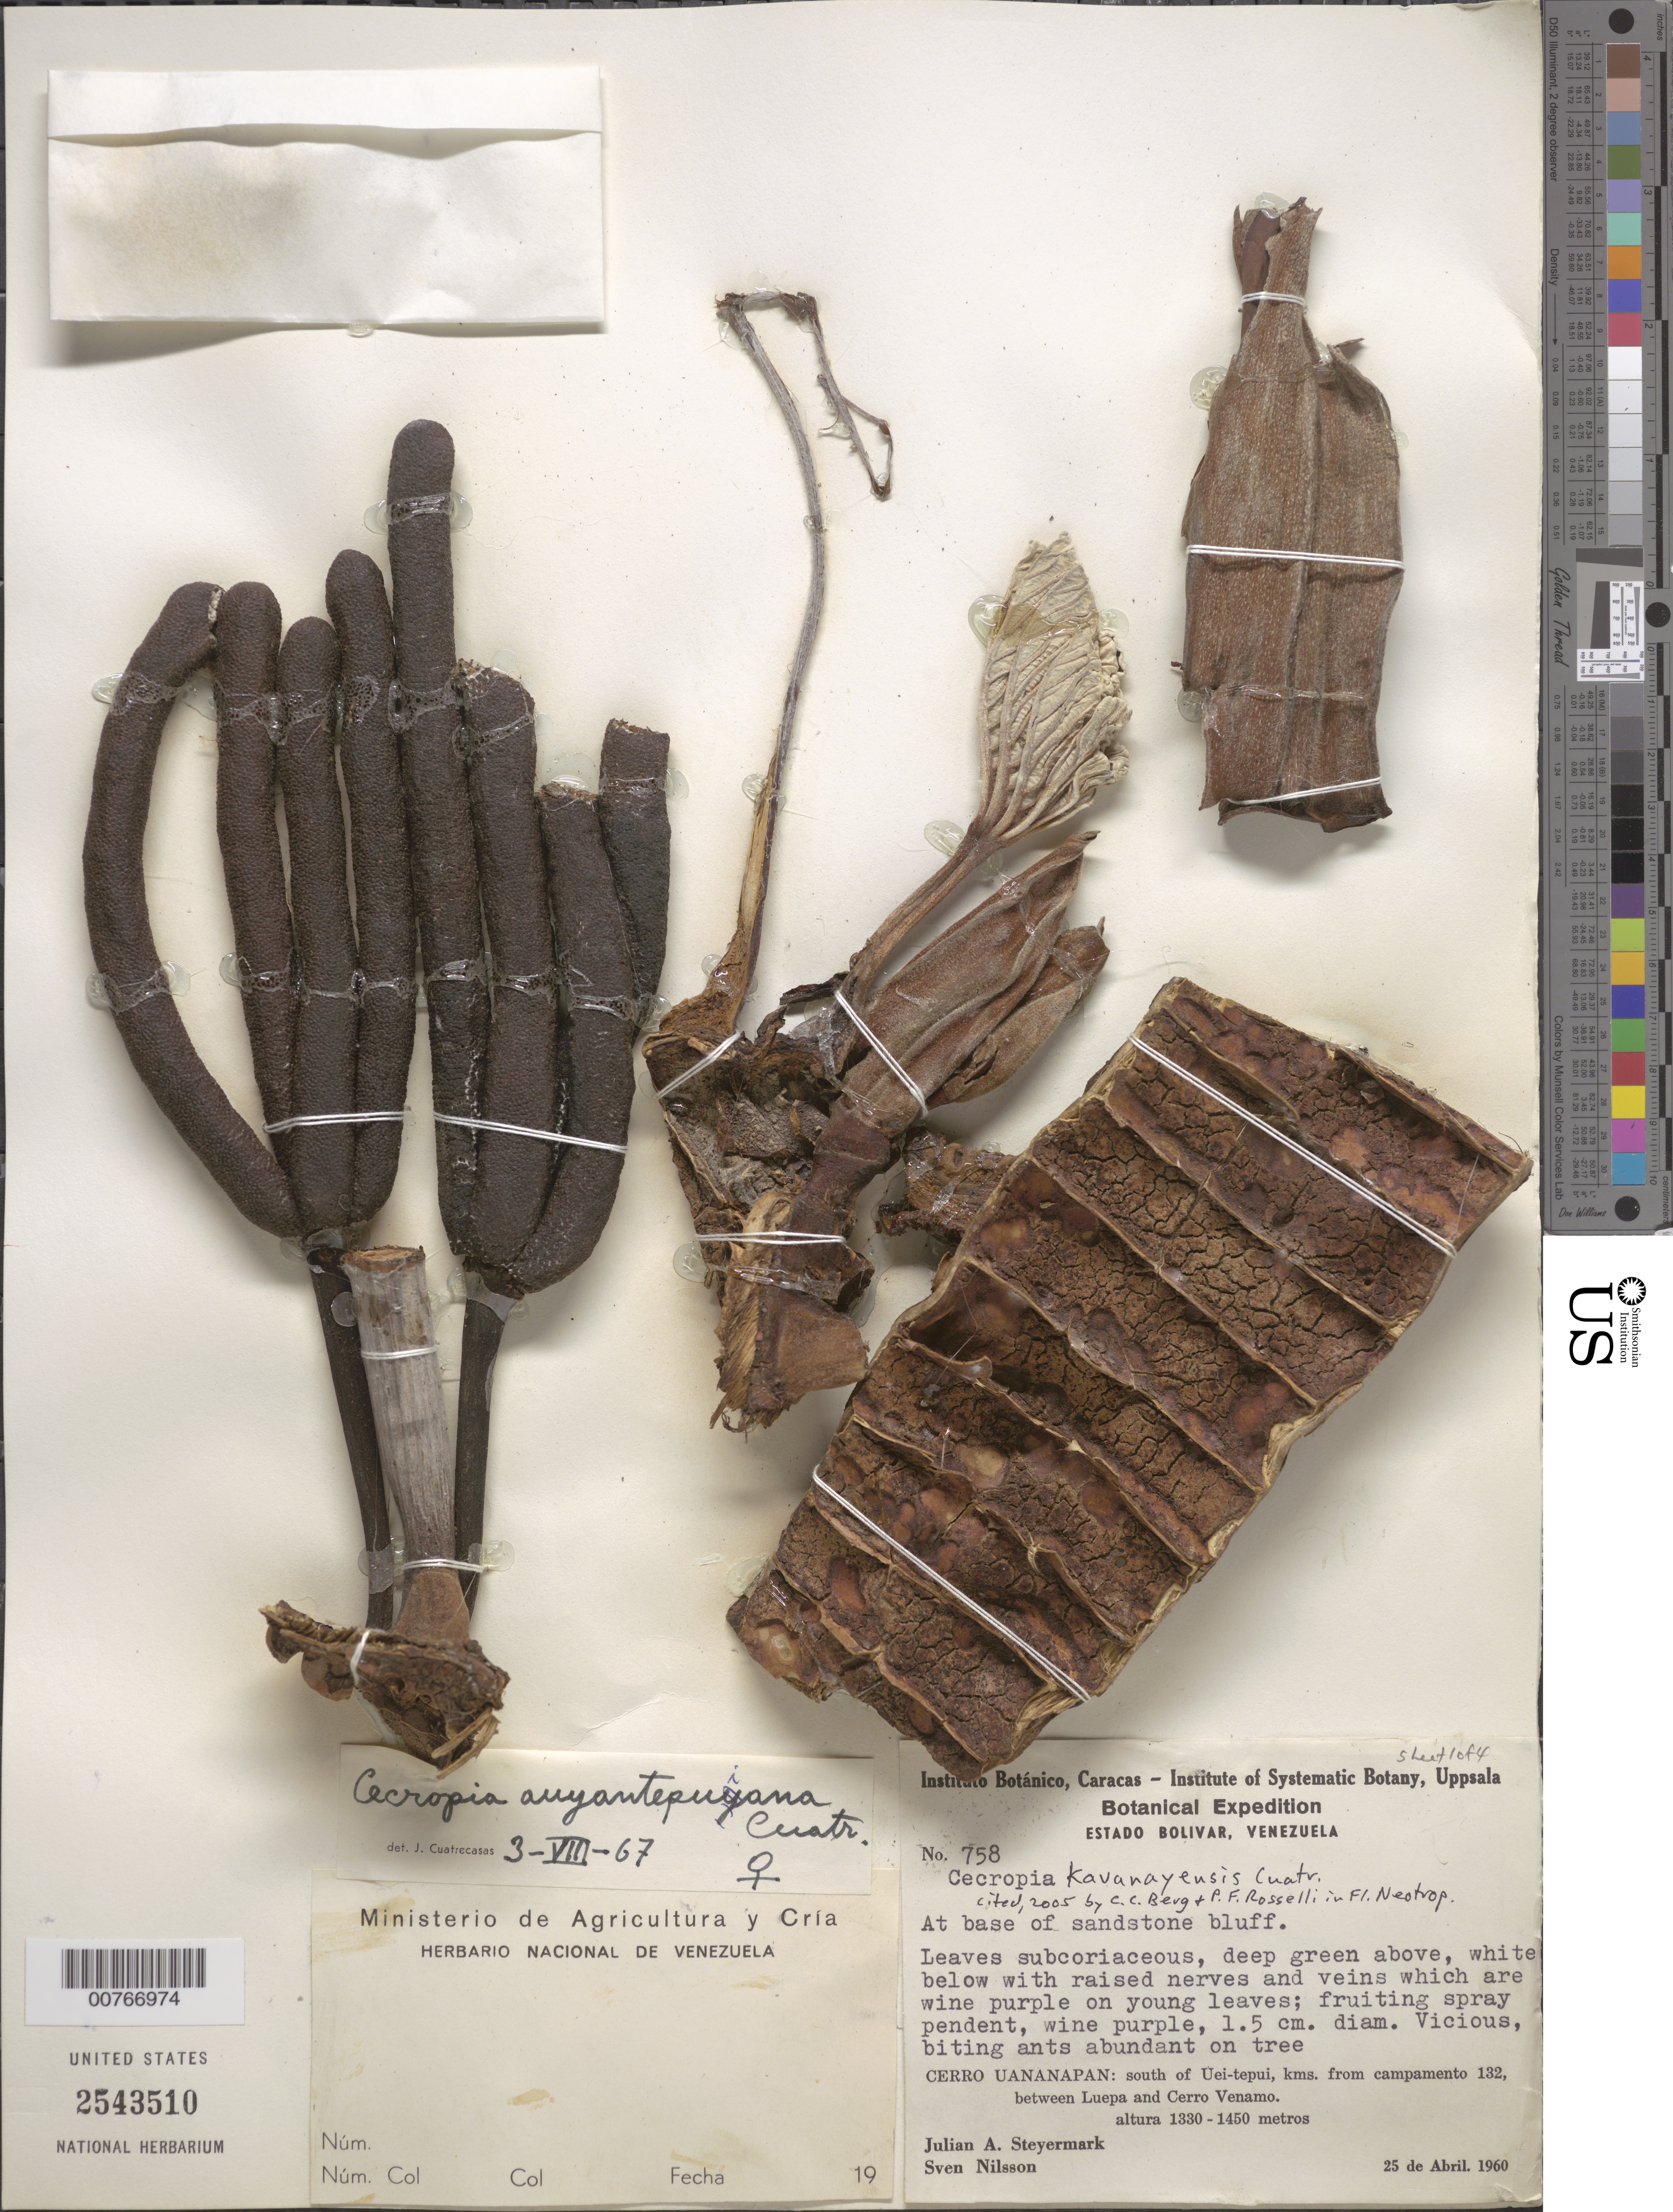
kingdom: Plantae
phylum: Tracheophyta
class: Magnoliopsida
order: Rosales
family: Urticaceae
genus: Cecropia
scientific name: Cecropia auyantepuiana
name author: Cuatrec.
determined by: Cuatrecasas, J.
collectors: J. Steyermark & S. Nilsson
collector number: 60 758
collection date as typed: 25-Apr-60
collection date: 1960-04-25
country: Venezuela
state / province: Bolívar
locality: Cerro Uananapán, S of Uei-tepuí, kms. from campamento 132, between Luepa and Cerro Venamo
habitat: Base of sandstone bluff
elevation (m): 1330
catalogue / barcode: US 2543510